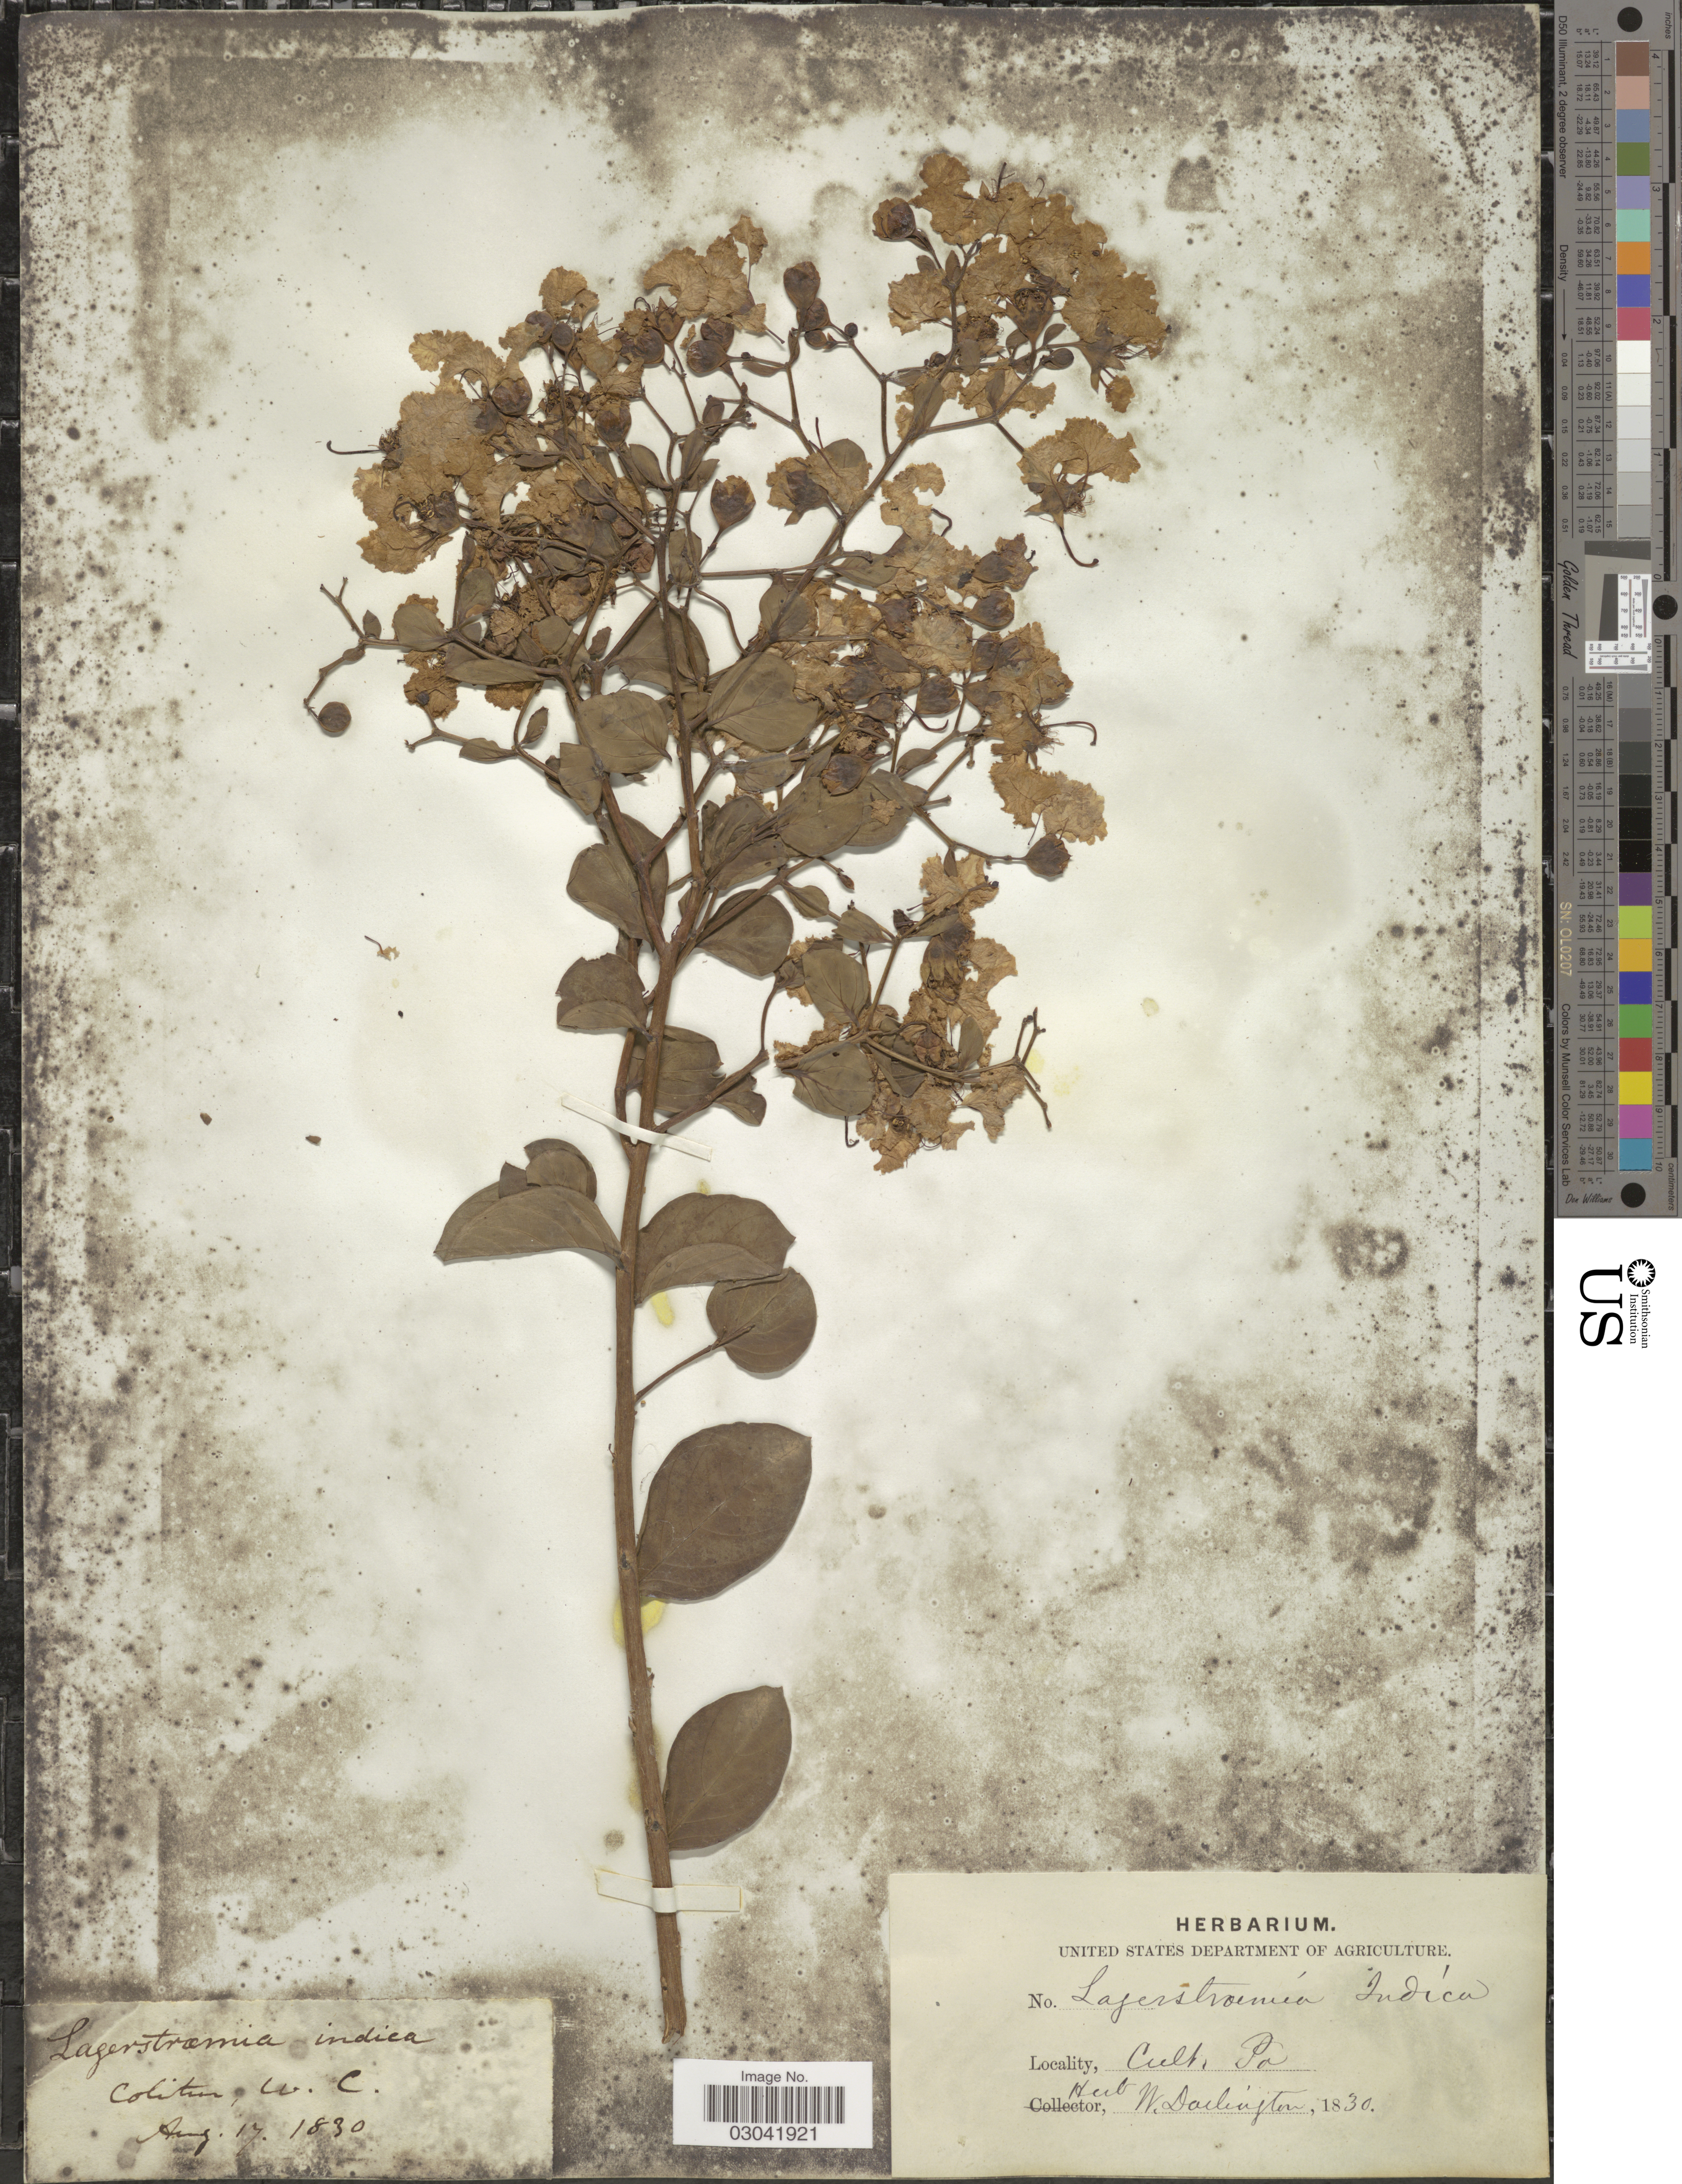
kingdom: Plantae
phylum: Tracheophyta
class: Magnoliopsida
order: Myrtales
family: Lythraceae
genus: Lagerstroemia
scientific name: Lagerstroemia indica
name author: L.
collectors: W. Darlington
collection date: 1830-08-17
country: United States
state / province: Pennsylvania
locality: Colitson [interpreted] Co.